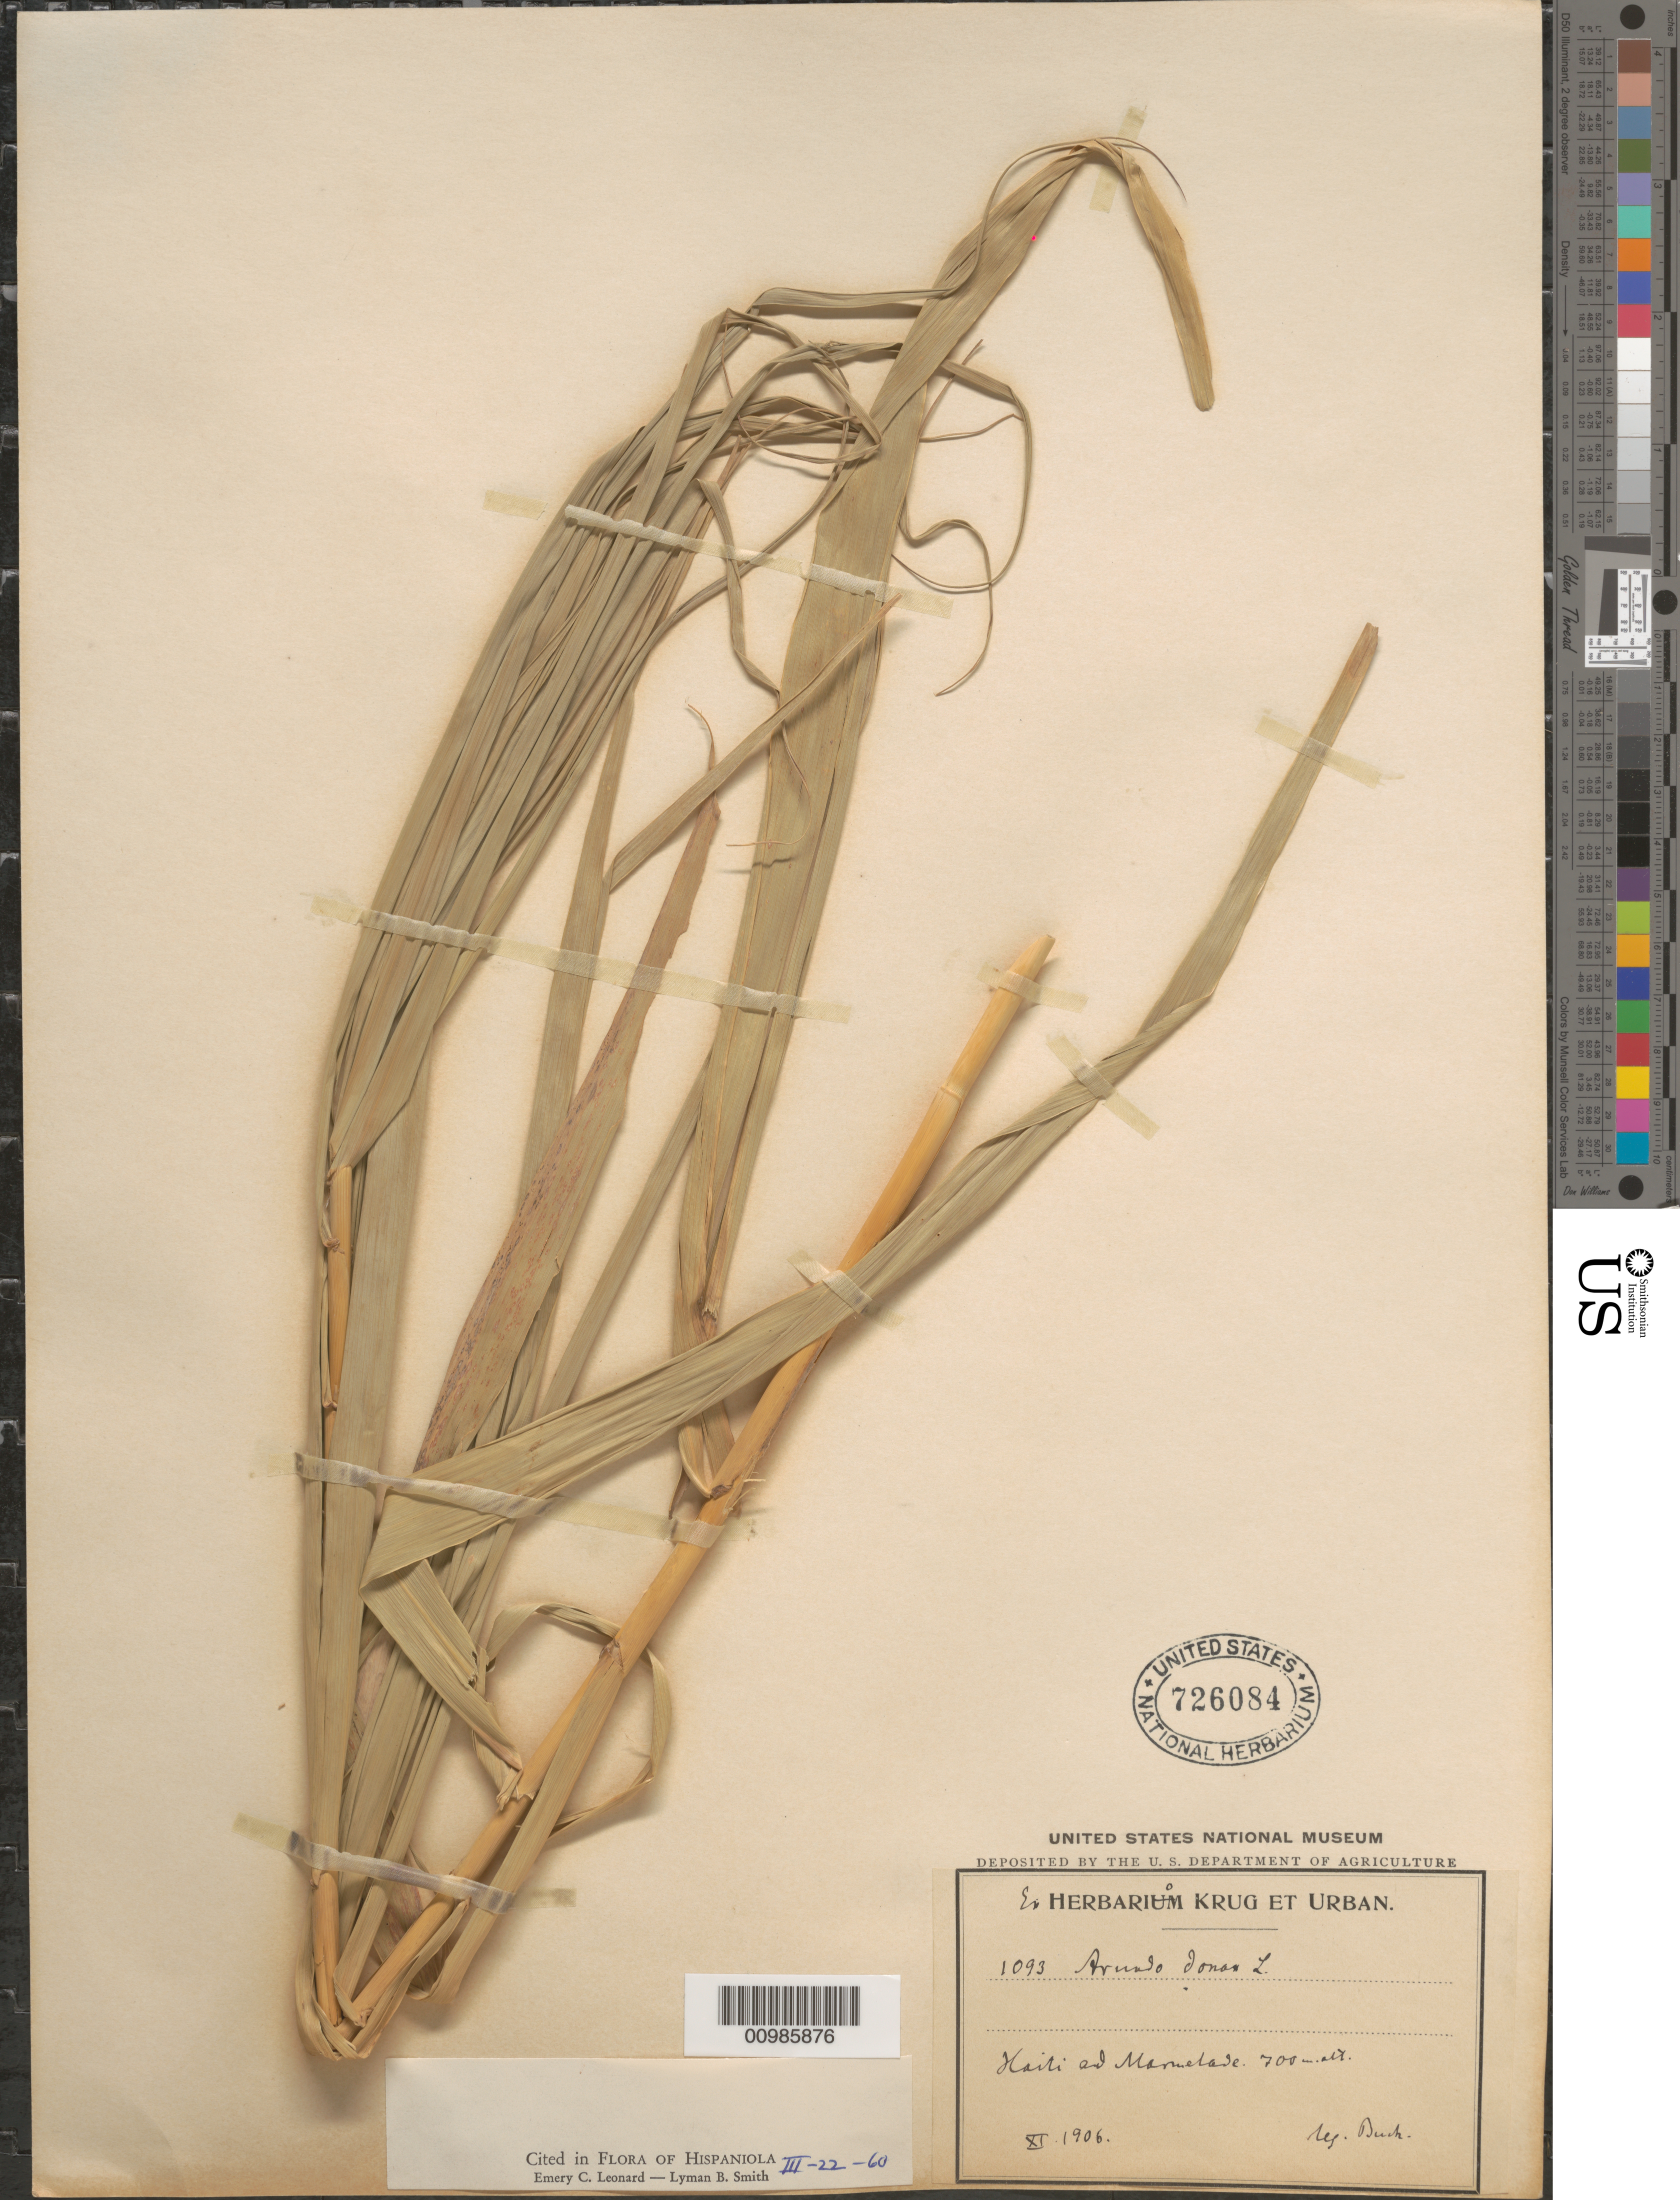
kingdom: Plantae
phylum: Tracheophyta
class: Liliopsida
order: Poales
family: Poaceae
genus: Arundo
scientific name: Arundo donax f. donax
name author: L.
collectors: W. Bush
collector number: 1093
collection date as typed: Nov 1906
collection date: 1906-11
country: Haiti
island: Hispaniola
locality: Marmelade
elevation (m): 700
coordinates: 0 N, 0 E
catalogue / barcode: US 726084